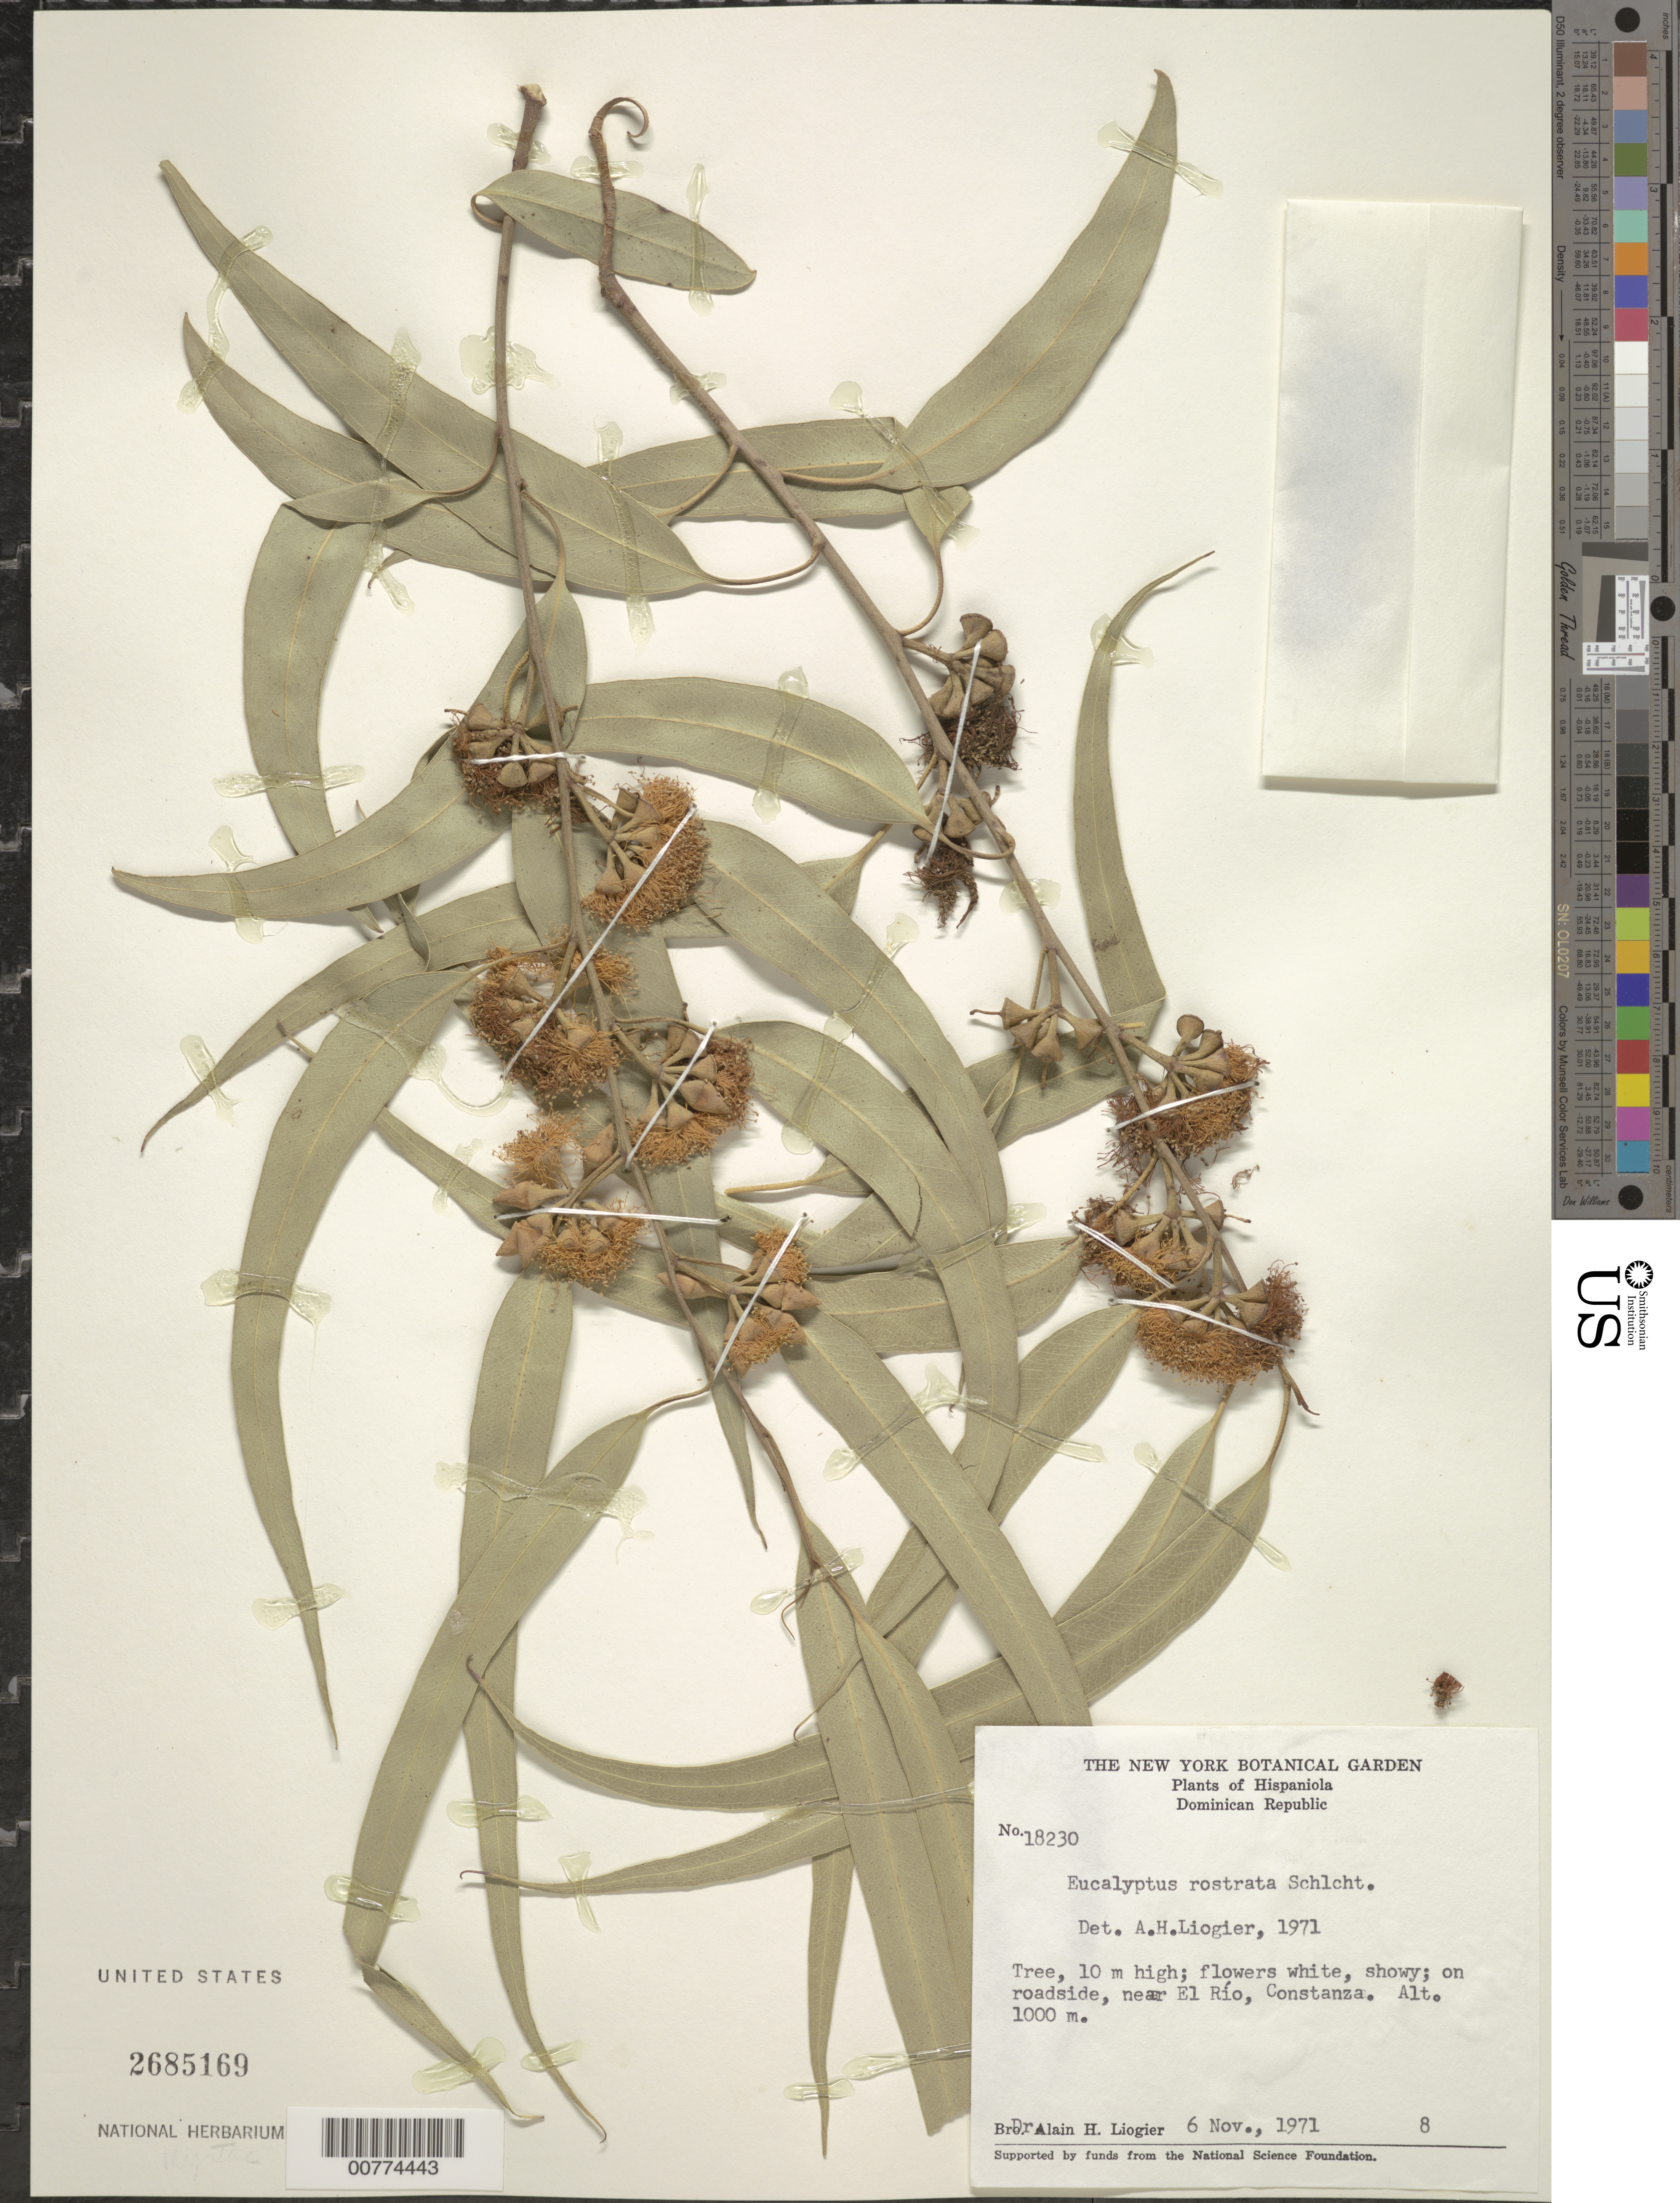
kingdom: Plantae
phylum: Tracheophyta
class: Magnoliopsida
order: Myrtales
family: Myrtaceae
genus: Eucalyptus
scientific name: Eucalyptus robusta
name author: Sm.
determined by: Liogier, Alain H.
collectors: A. H. Liogier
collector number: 18230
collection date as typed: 06 Nov 1971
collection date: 1971-11-06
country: Dominican Republic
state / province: La Vega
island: Hispaniola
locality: Constanza, near El Rio.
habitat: On roadside.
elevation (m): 1000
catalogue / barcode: US 2685169